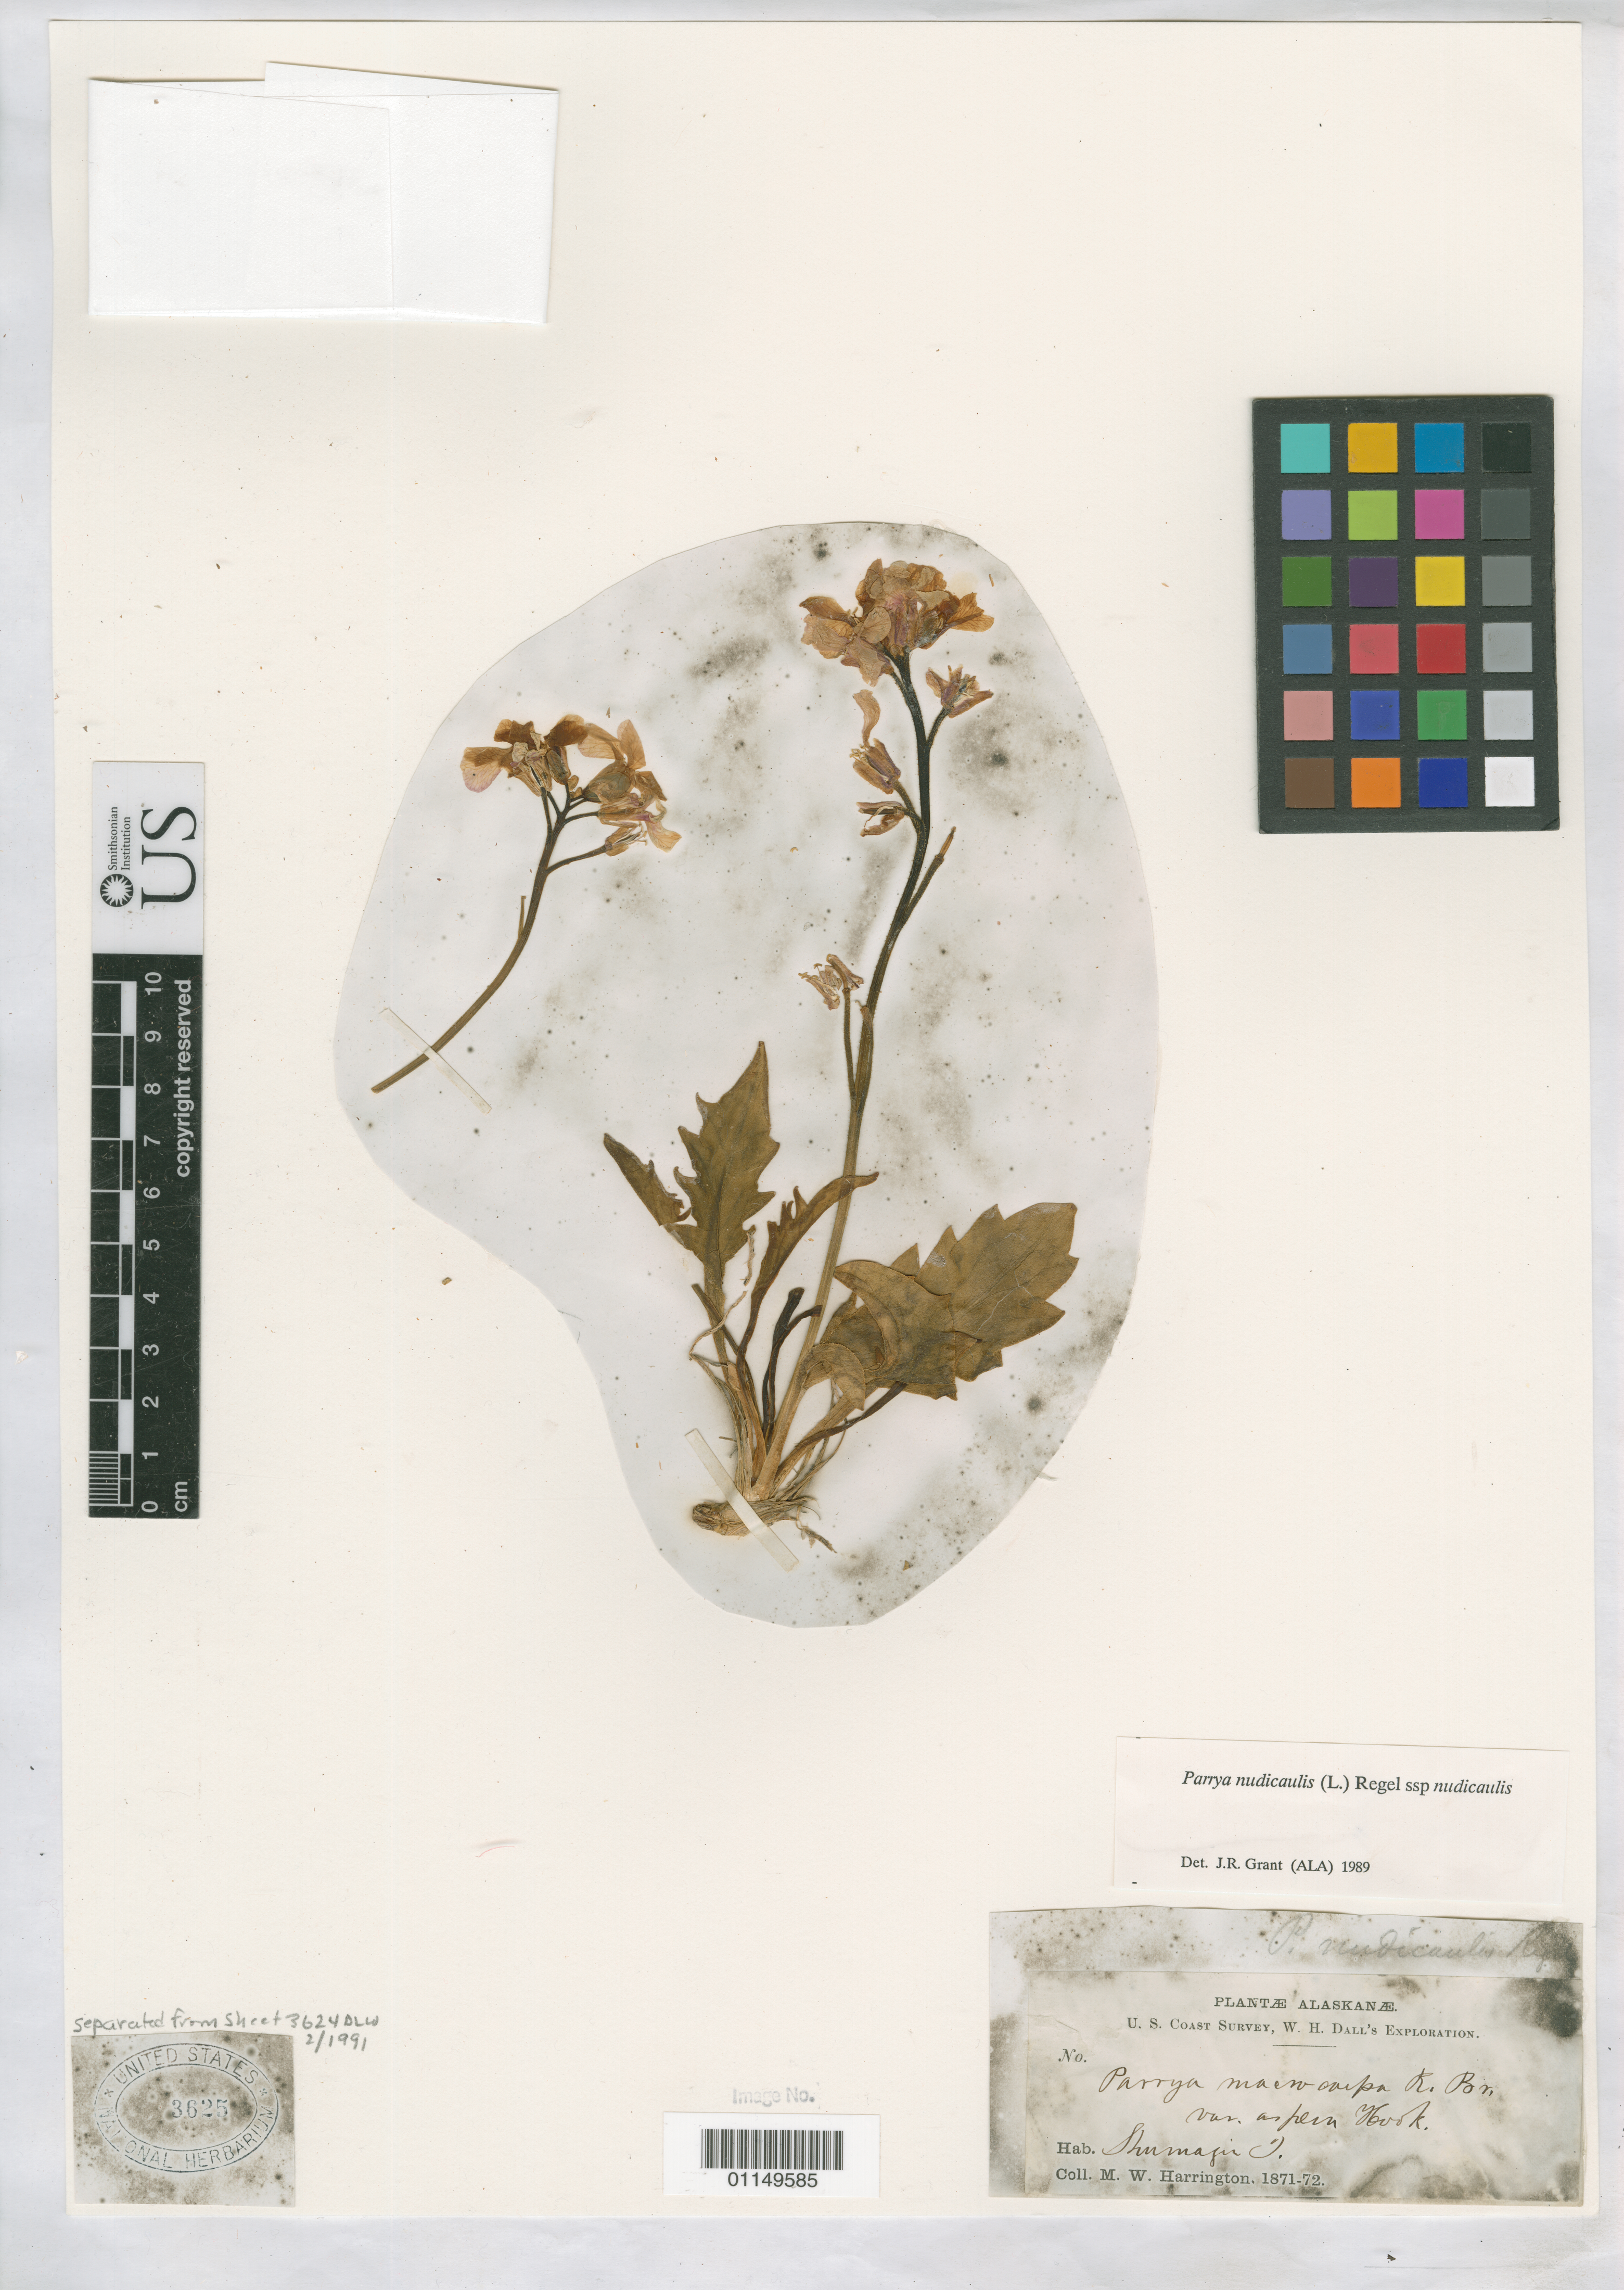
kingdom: Plantae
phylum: Tracheophyta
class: Magnoliopsida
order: Brassicales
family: Brassicaceae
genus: Parrya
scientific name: Parrya nudicaulis subsp. nudicaulis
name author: (L.) Regel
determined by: Grant, J. R., (SWITZERLAND)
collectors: M. W. Harrington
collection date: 1871/1872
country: United States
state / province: Alaska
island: Shumagin Is.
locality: Shumagin Islands.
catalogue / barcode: US 3625